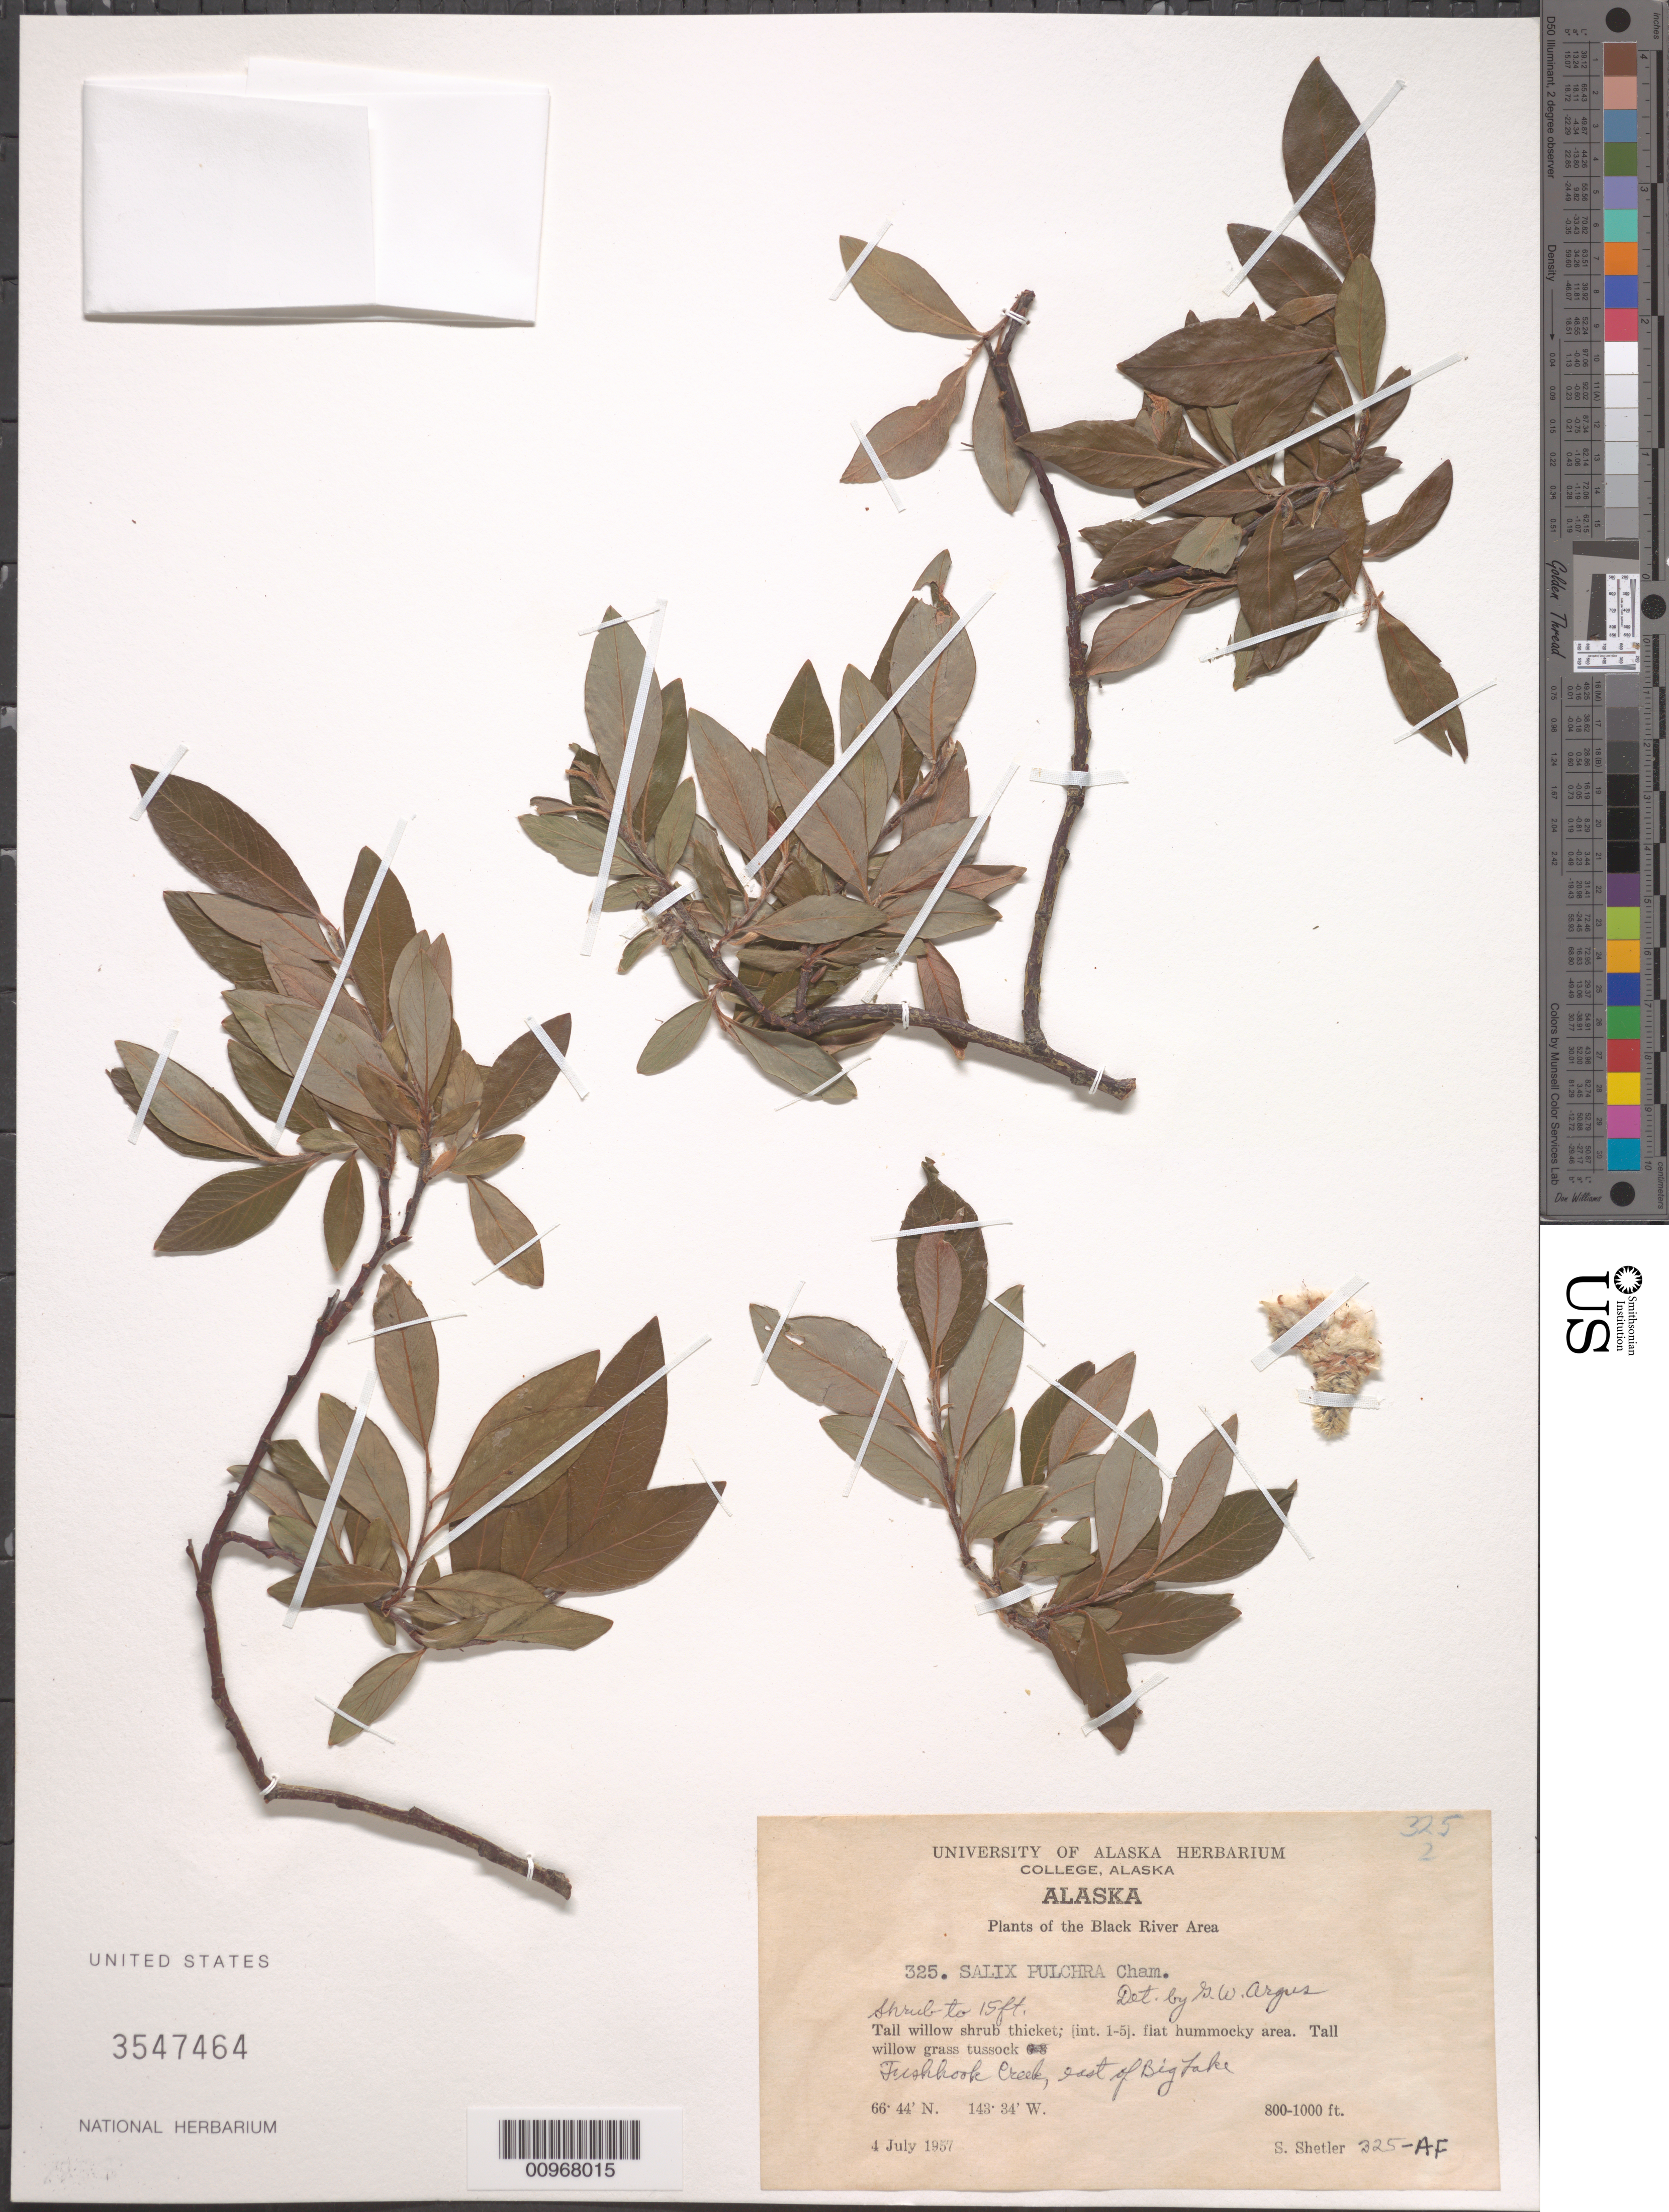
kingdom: Plantae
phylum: Tracheophyta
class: Magnoliopsida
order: Malpighiales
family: Salicaceae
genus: Salix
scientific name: Salix pulchra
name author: Cham.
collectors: S. Shetler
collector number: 325-AF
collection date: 1957-07-04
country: United States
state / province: Alaska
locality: The Black River Area. Fishhook Creek, east of Big Lake.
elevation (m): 244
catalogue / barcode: US 3547464